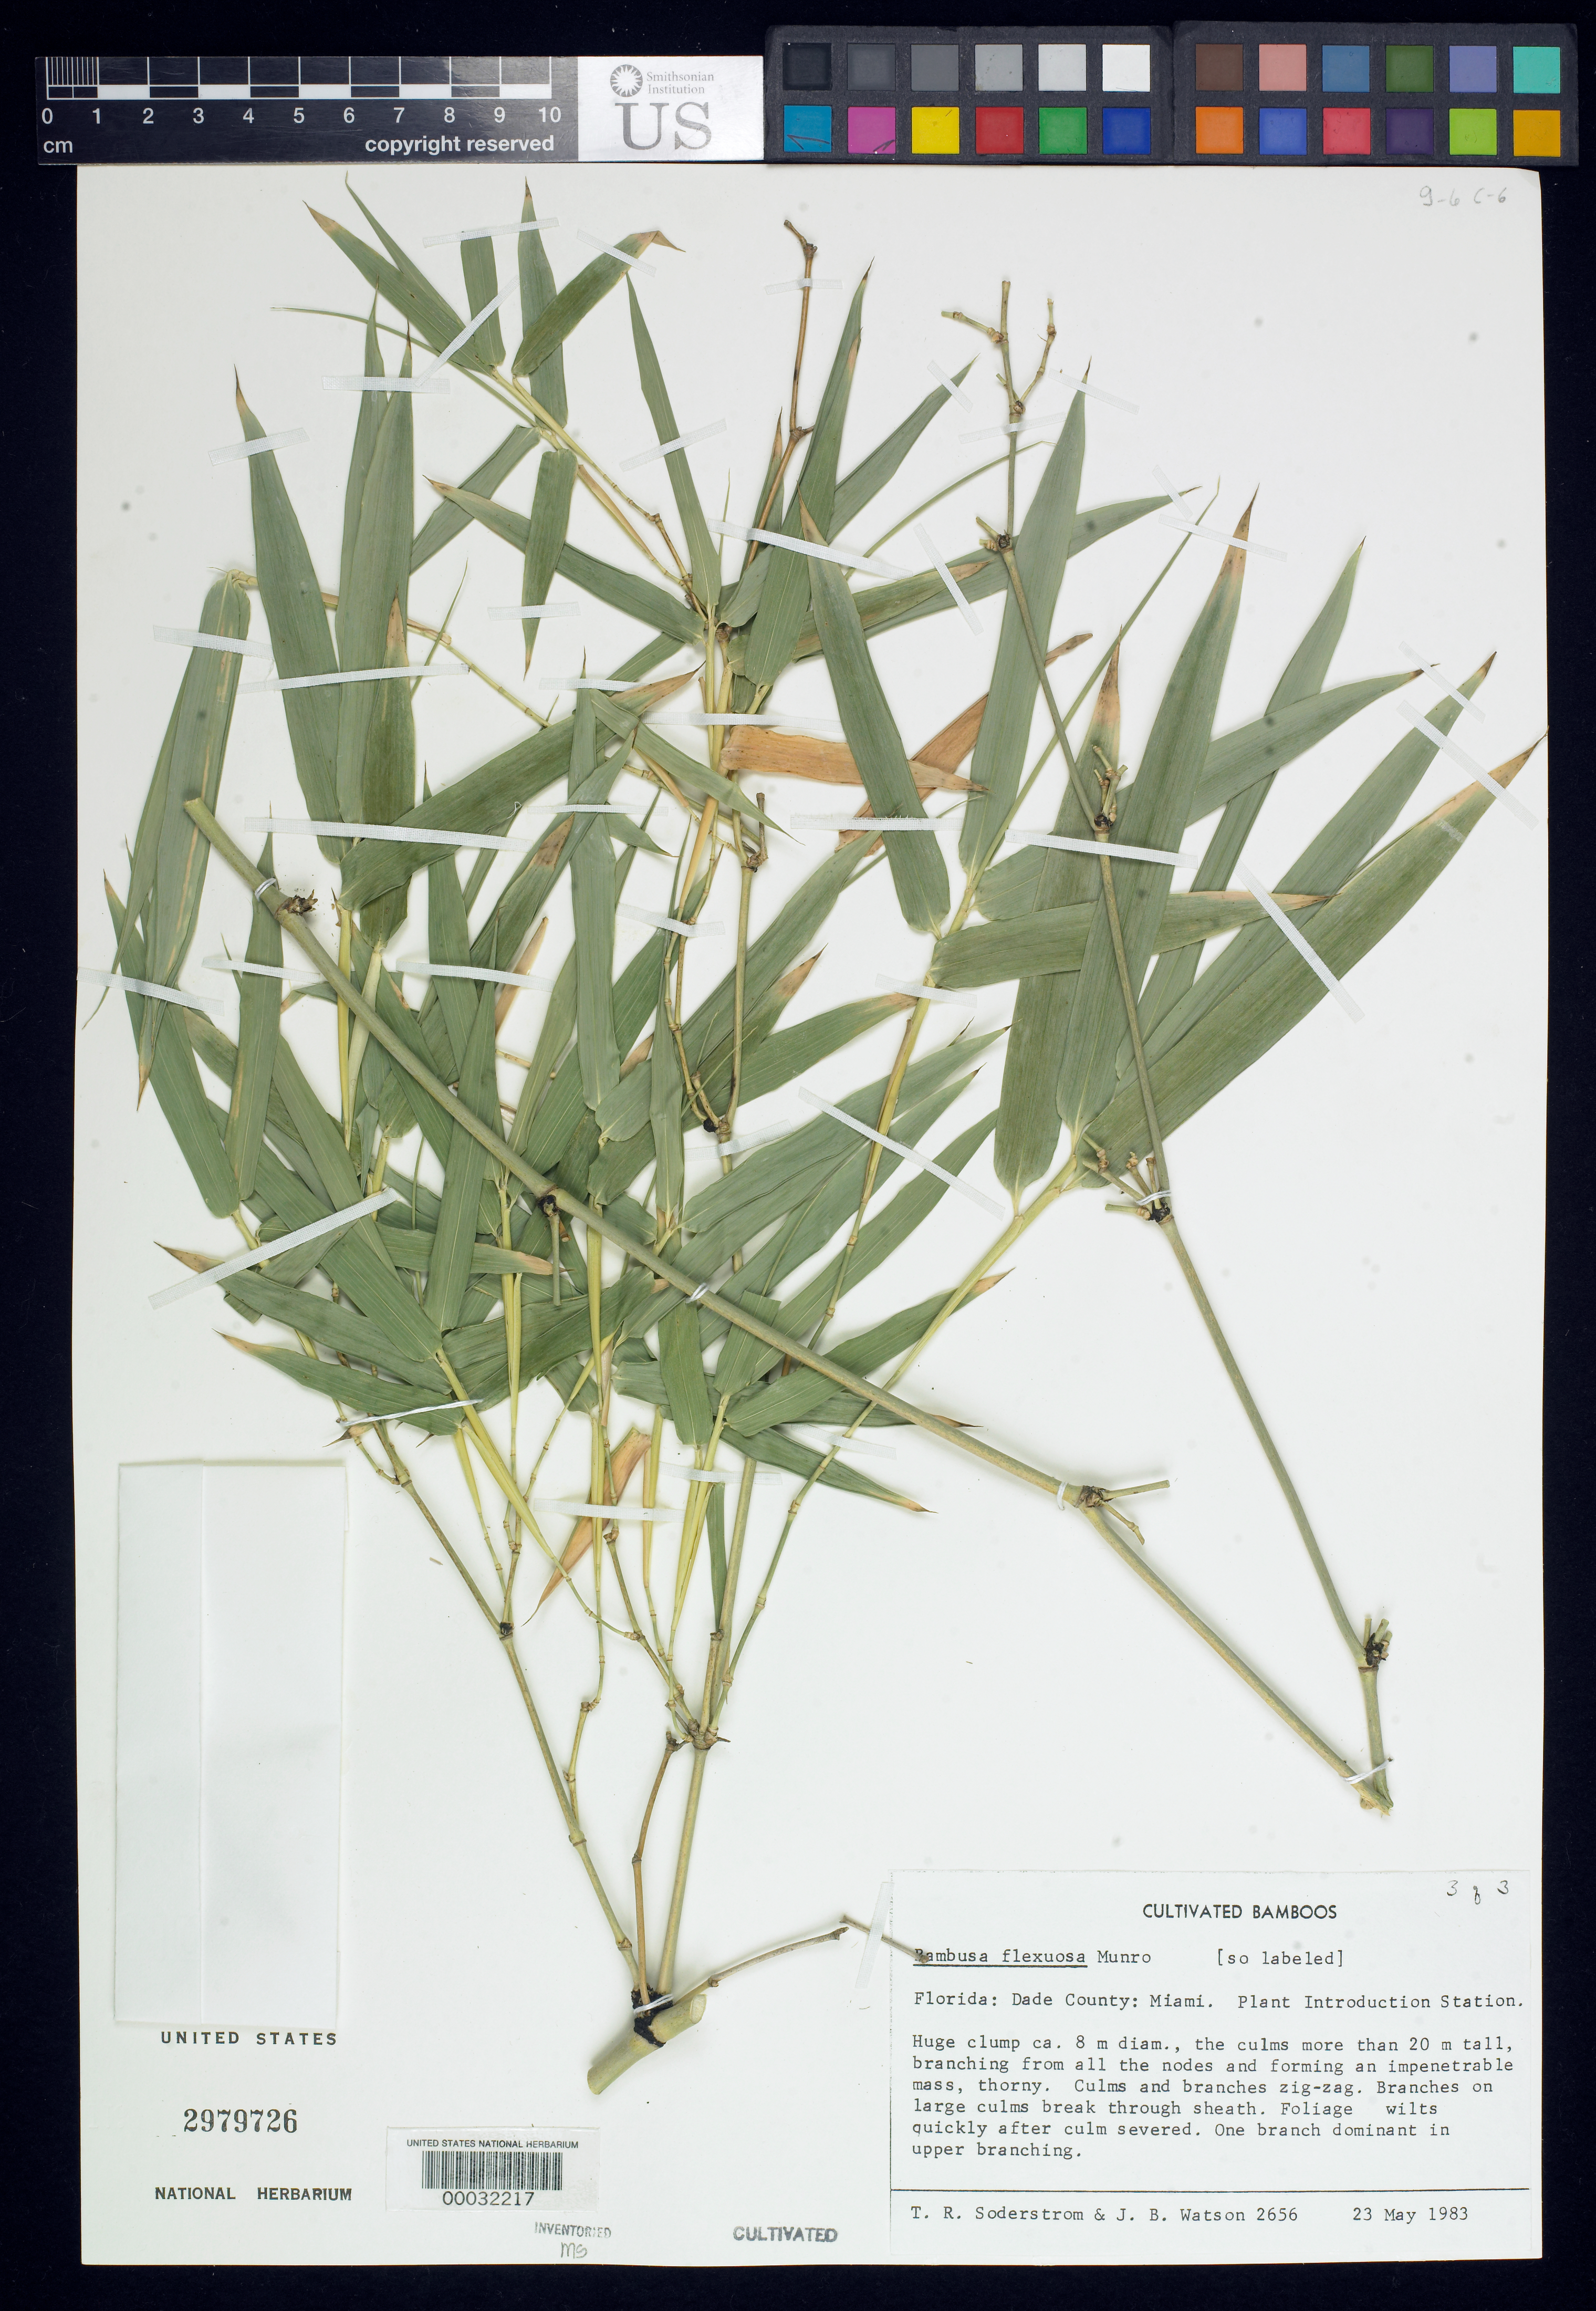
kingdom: Plantae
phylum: Tracheophyta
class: Liliopsida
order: Poales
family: Poaceae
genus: Bambusa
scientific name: Bambusa flexuosa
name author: Munro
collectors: T. R. Soderstrom & J. B. Watson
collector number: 2656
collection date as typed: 23 May 1983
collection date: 1983-05-23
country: United States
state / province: Florida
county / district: Dade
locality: Plant Introduction Station-Miami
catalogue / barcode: US 2979726